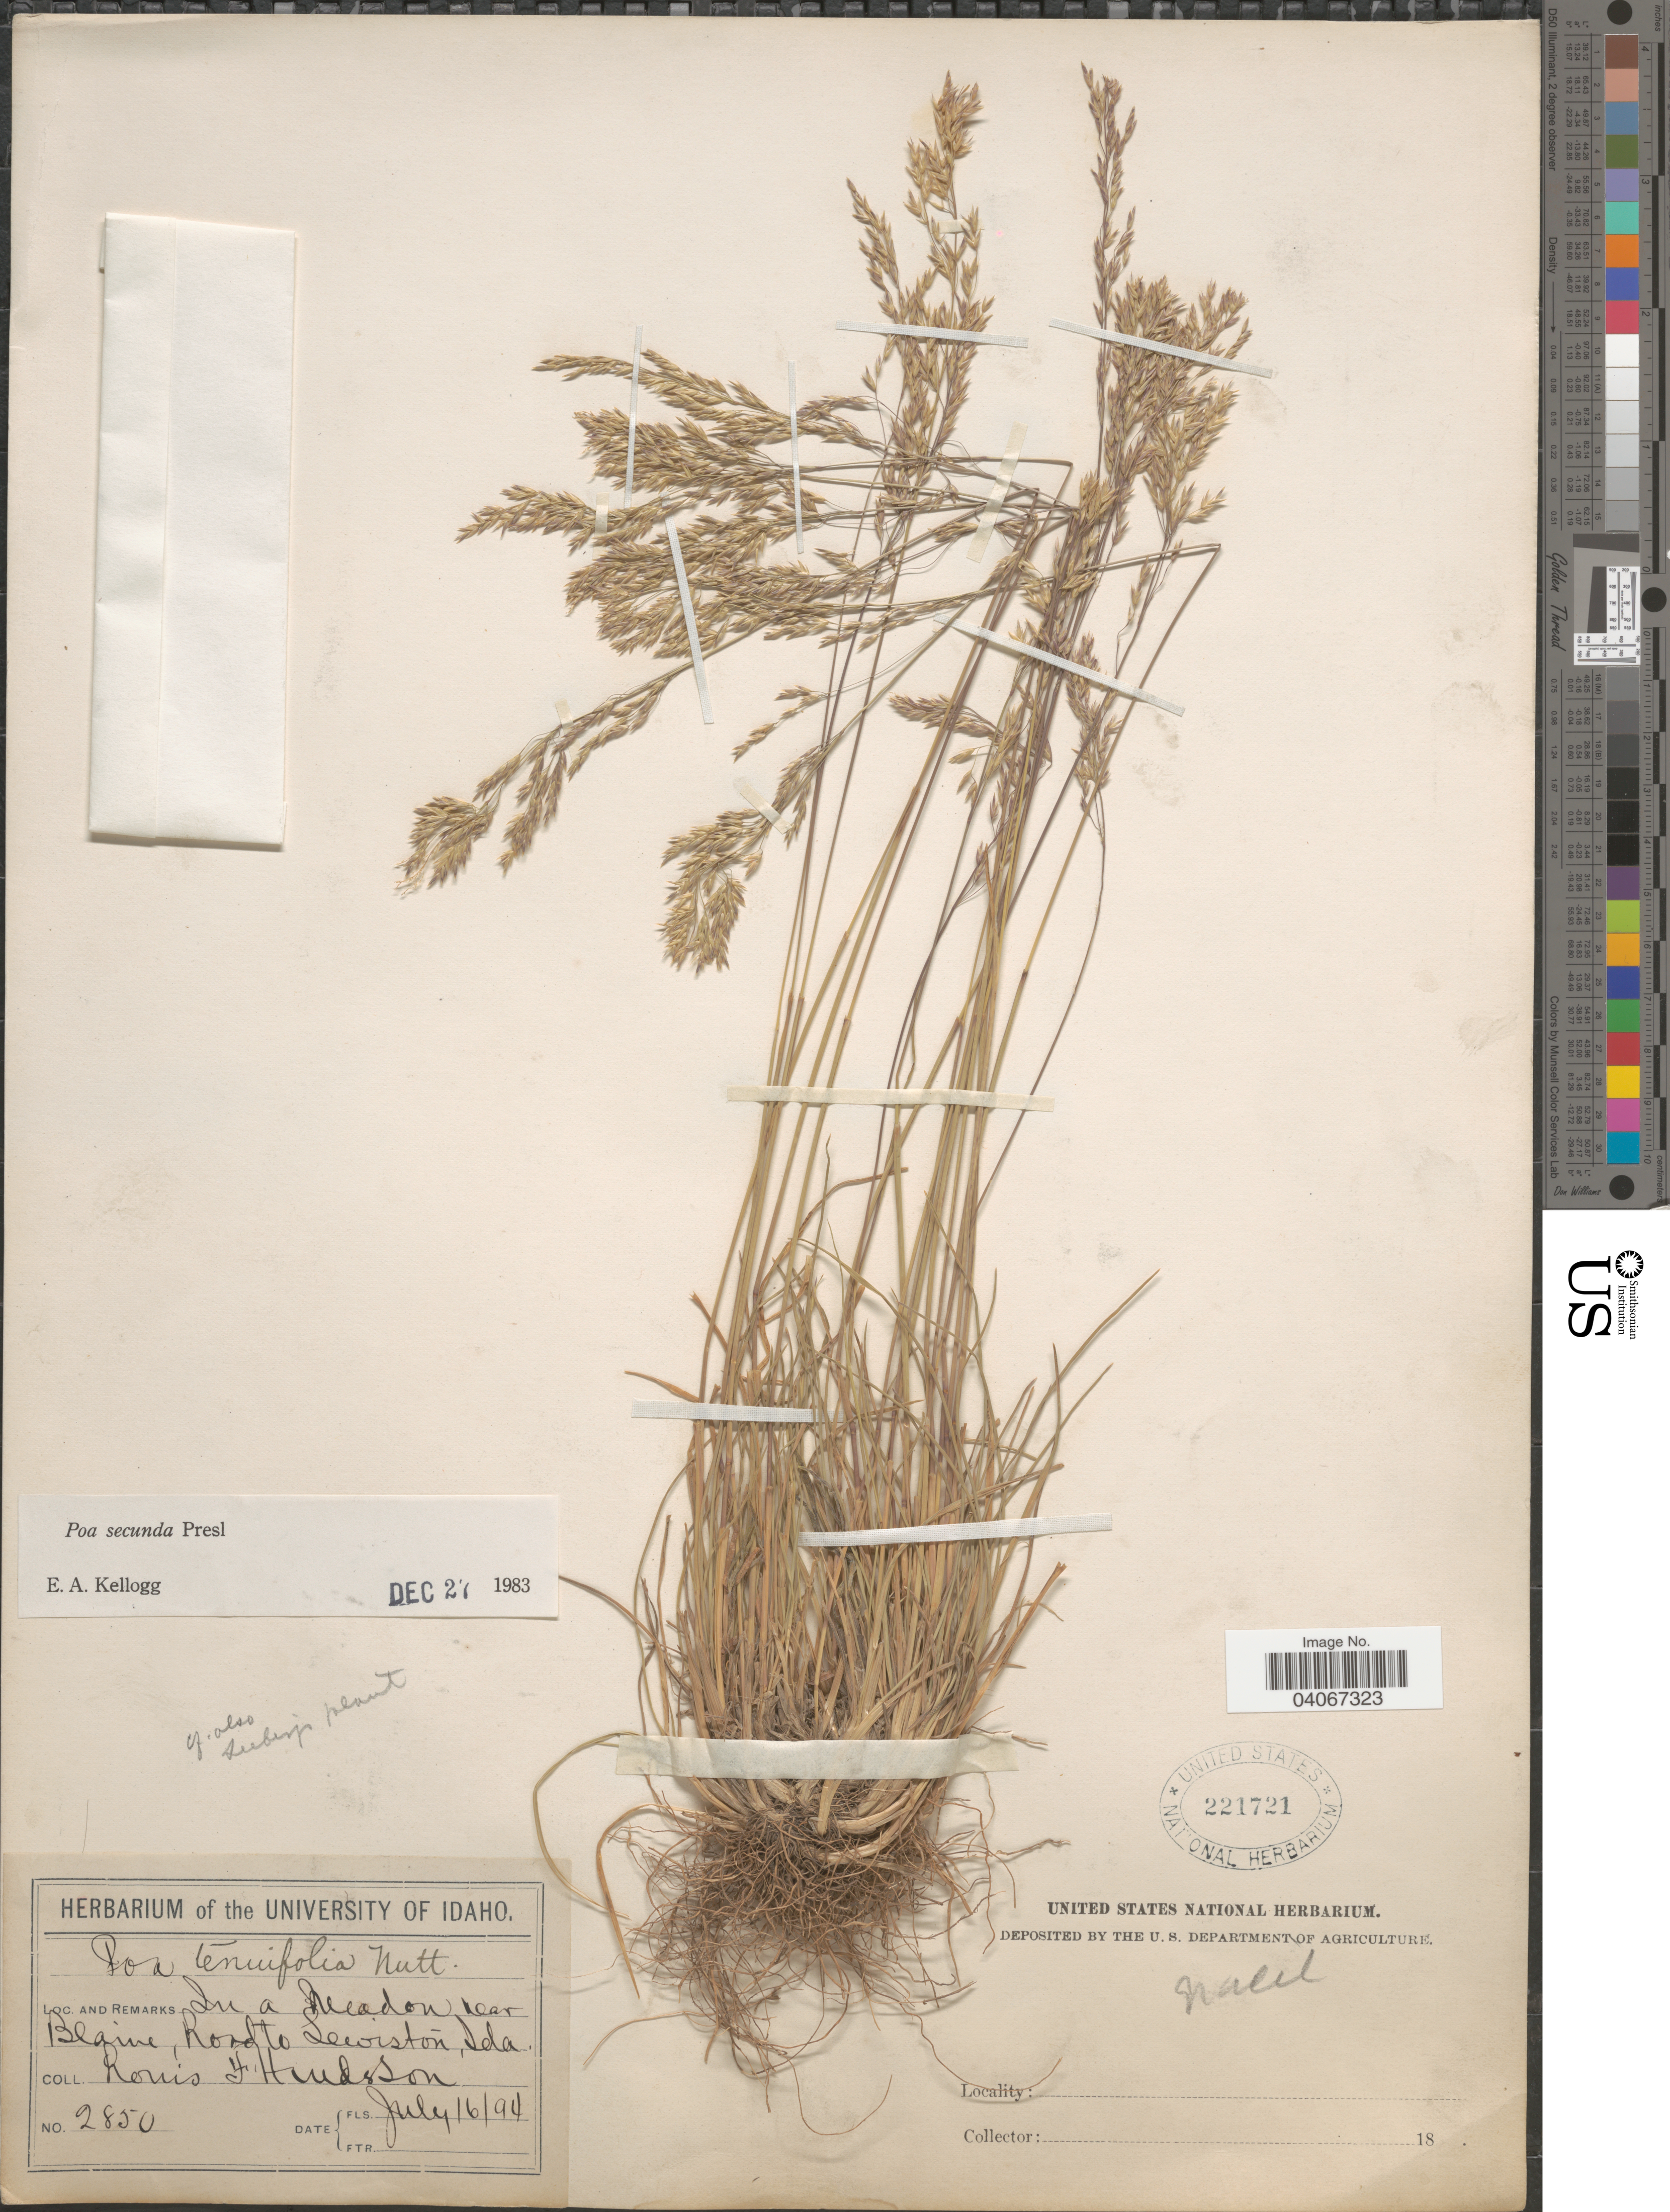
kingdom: Plantae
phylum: Tracheophyta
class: Liliopsida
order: Poales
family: Poaceae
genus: Poa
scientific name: Poa secunda subsp. secunda var. secunda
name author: J. Presl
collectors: L. Henderson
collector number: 2850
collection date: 1894-07-16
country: United States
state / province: Idaho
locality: In a Meadow near Blaine, Road to Lewiston.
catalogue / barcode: US 221721